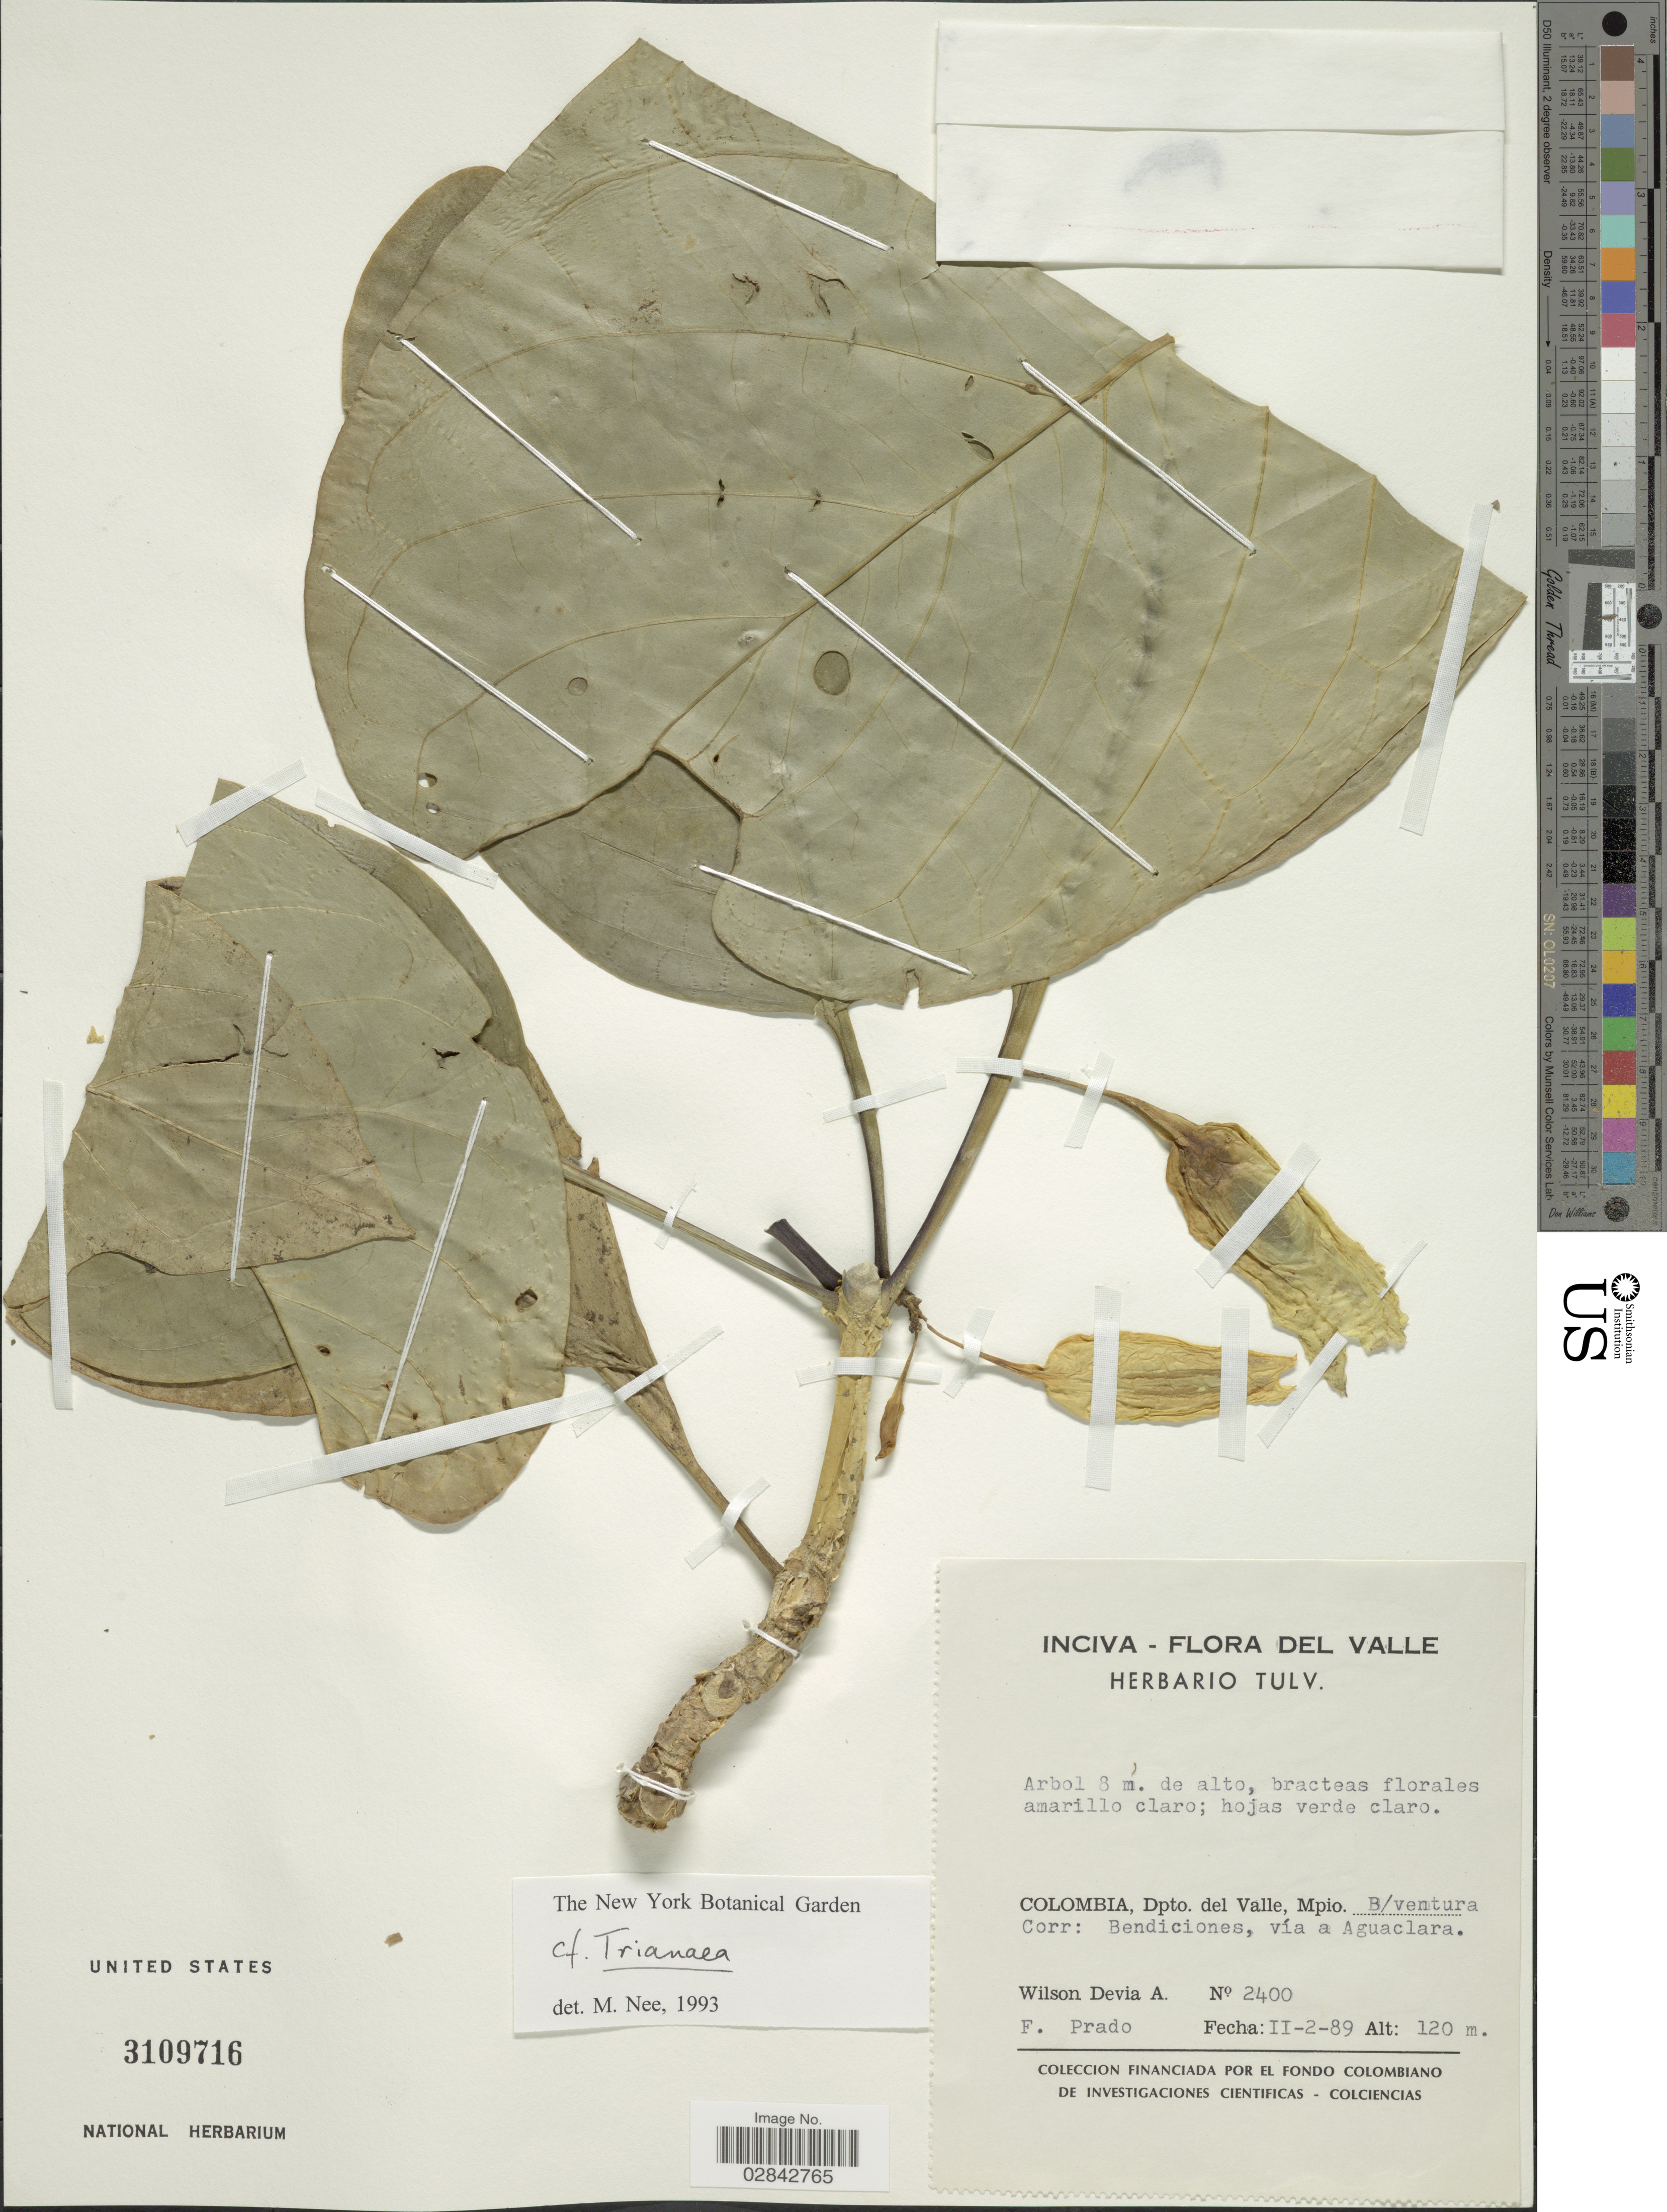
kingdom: Plantae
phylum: Tracheophyta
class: Magnoliopsida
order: Solanales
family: Solanaceae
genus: Trianaea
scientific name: Trianaea sp.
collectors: W. Devia A. & F. Prado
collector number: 2400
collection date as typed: Transcribed d/m/y: 2/2/89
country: Colombia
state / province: Valle del Cauca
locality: Dpto. del Valle, Mpio. B/ventura. Corr: Bendiciones, vía a Aguaclara.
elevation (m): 120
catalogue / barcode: US 3109716